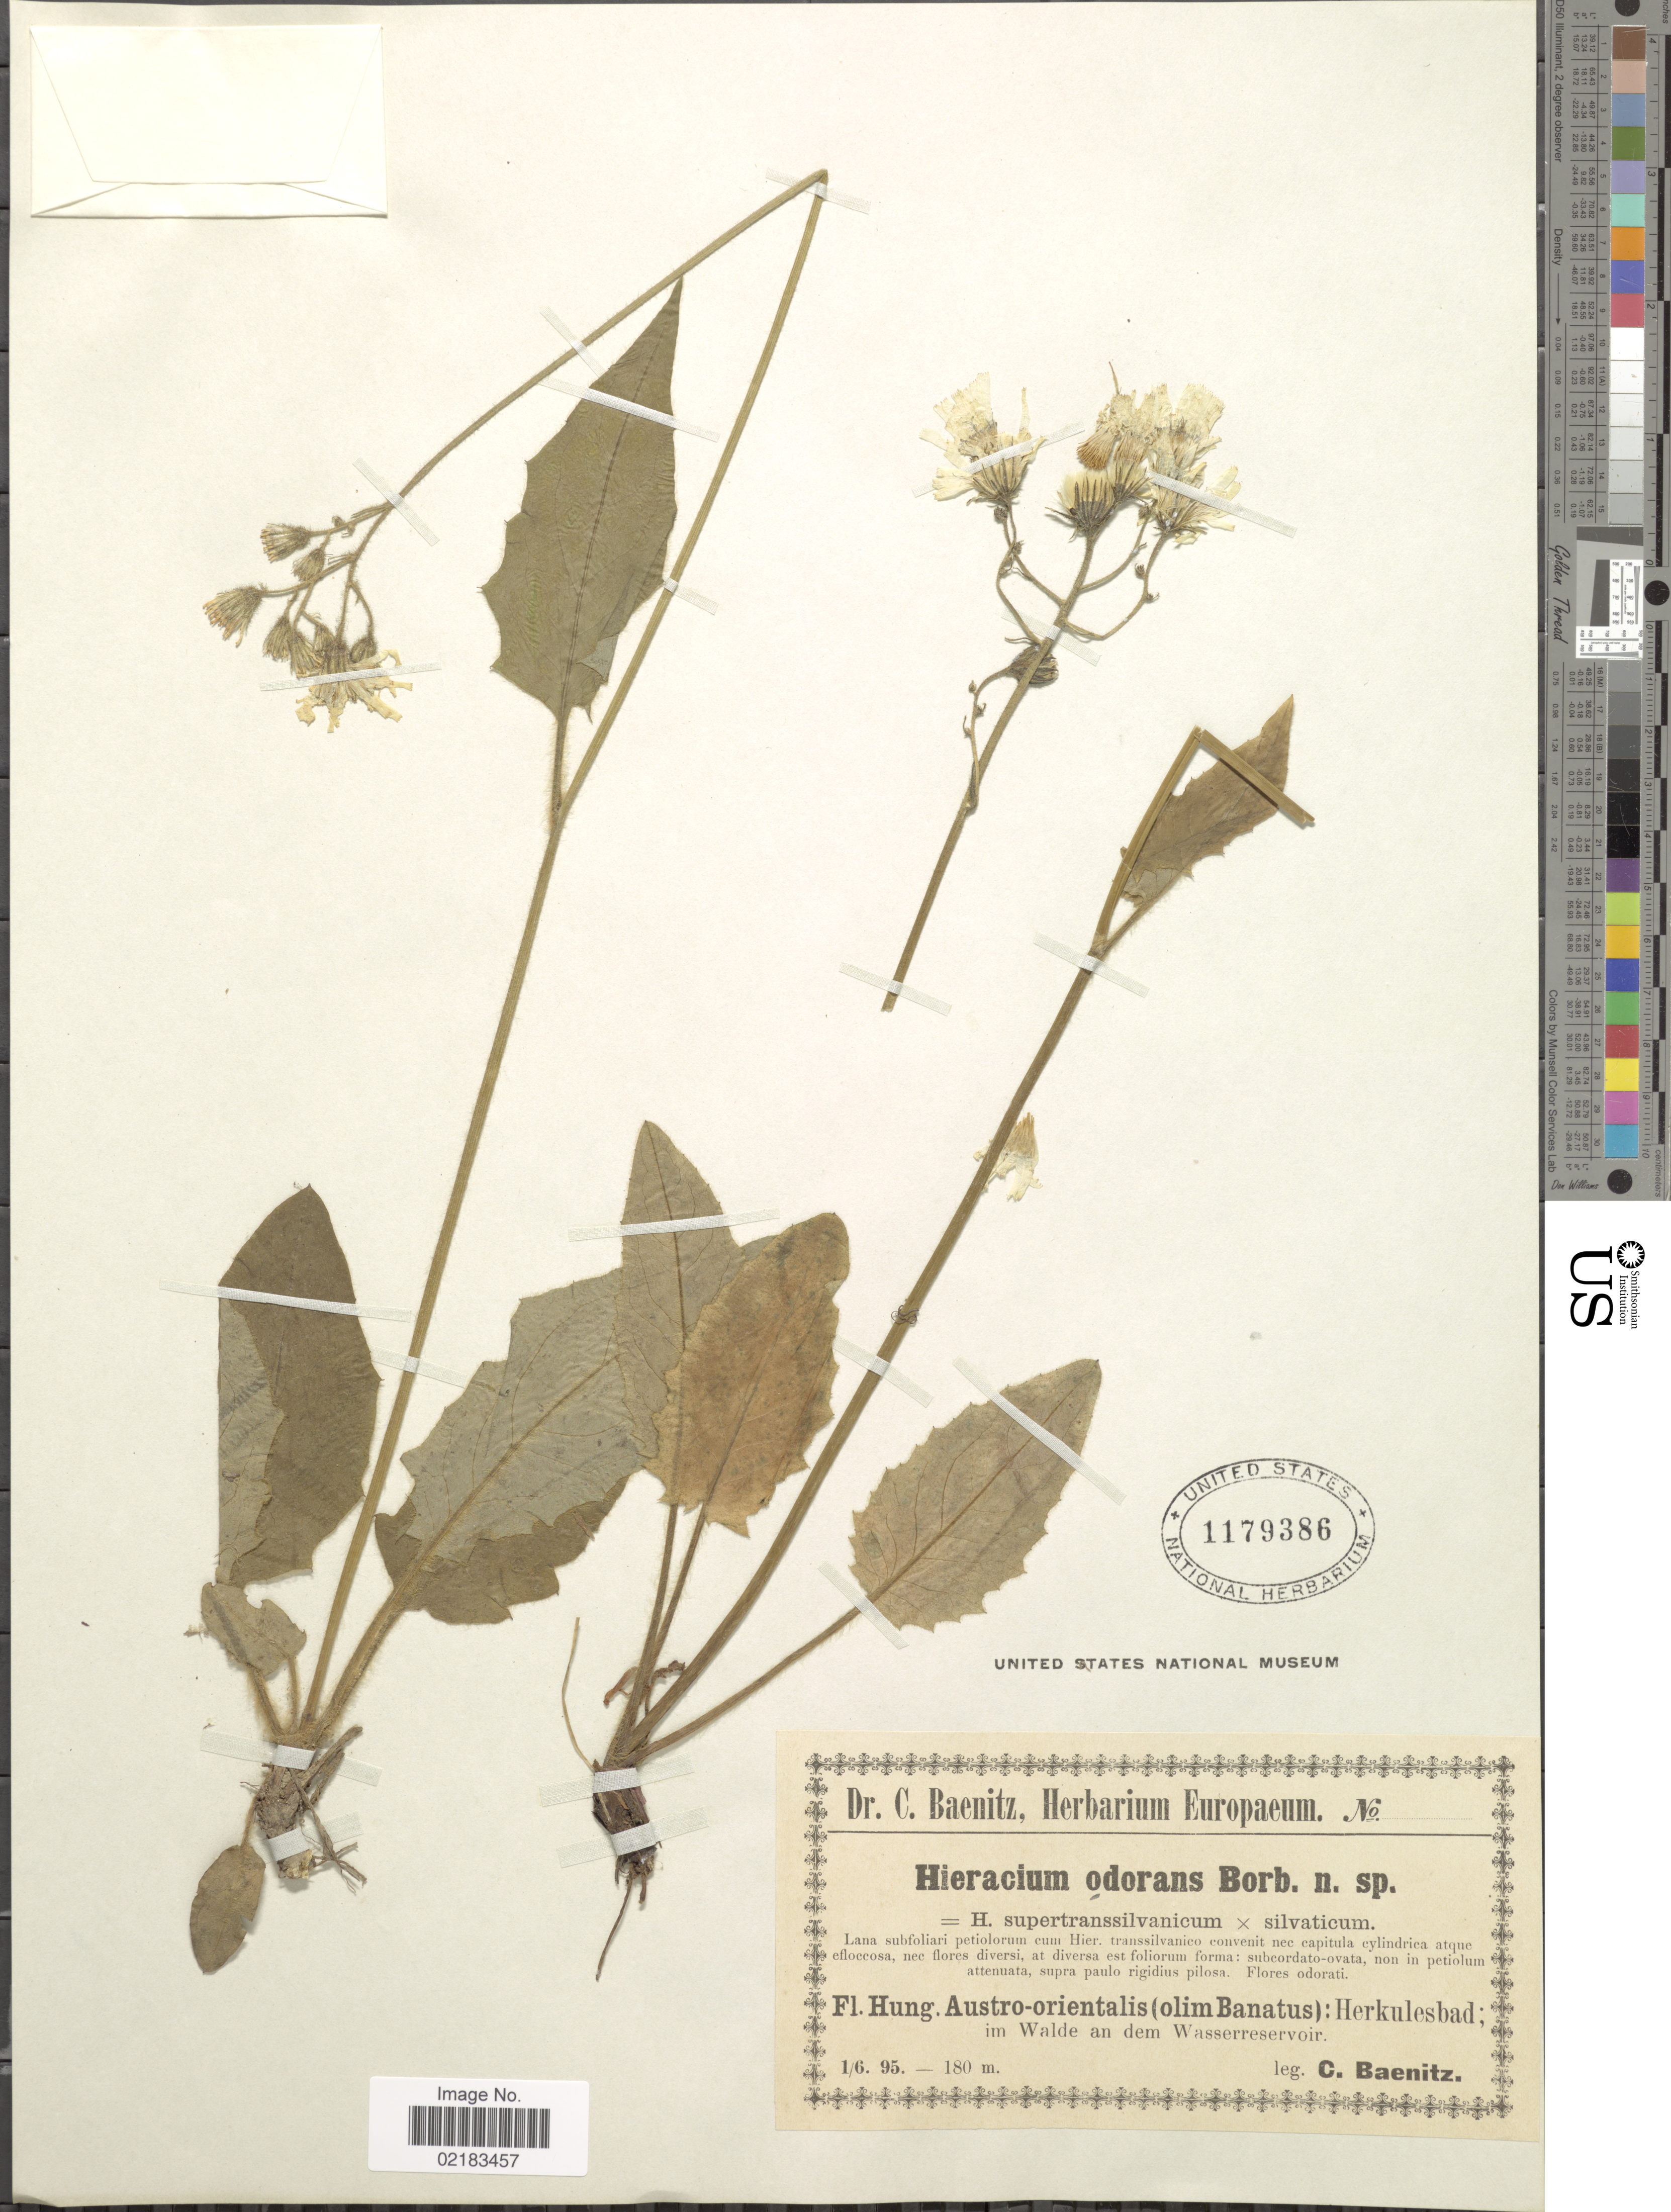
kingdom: Plantae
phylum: Tracheophyta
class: Magnoliopsida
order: Asterales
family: Asteraceae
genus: Hieracium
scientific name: Hieracium picroides subsp. odorans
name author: (Borbás) Murr & Zahn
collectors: C. G. Baenitz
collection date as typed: Transcribed d/m/y: 1/6/95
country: Romania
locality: Hung. Austro-orientalis (slim Banatus): Herkulesbad im Walde an dem Wasserreservoir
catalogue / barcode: US 1179386